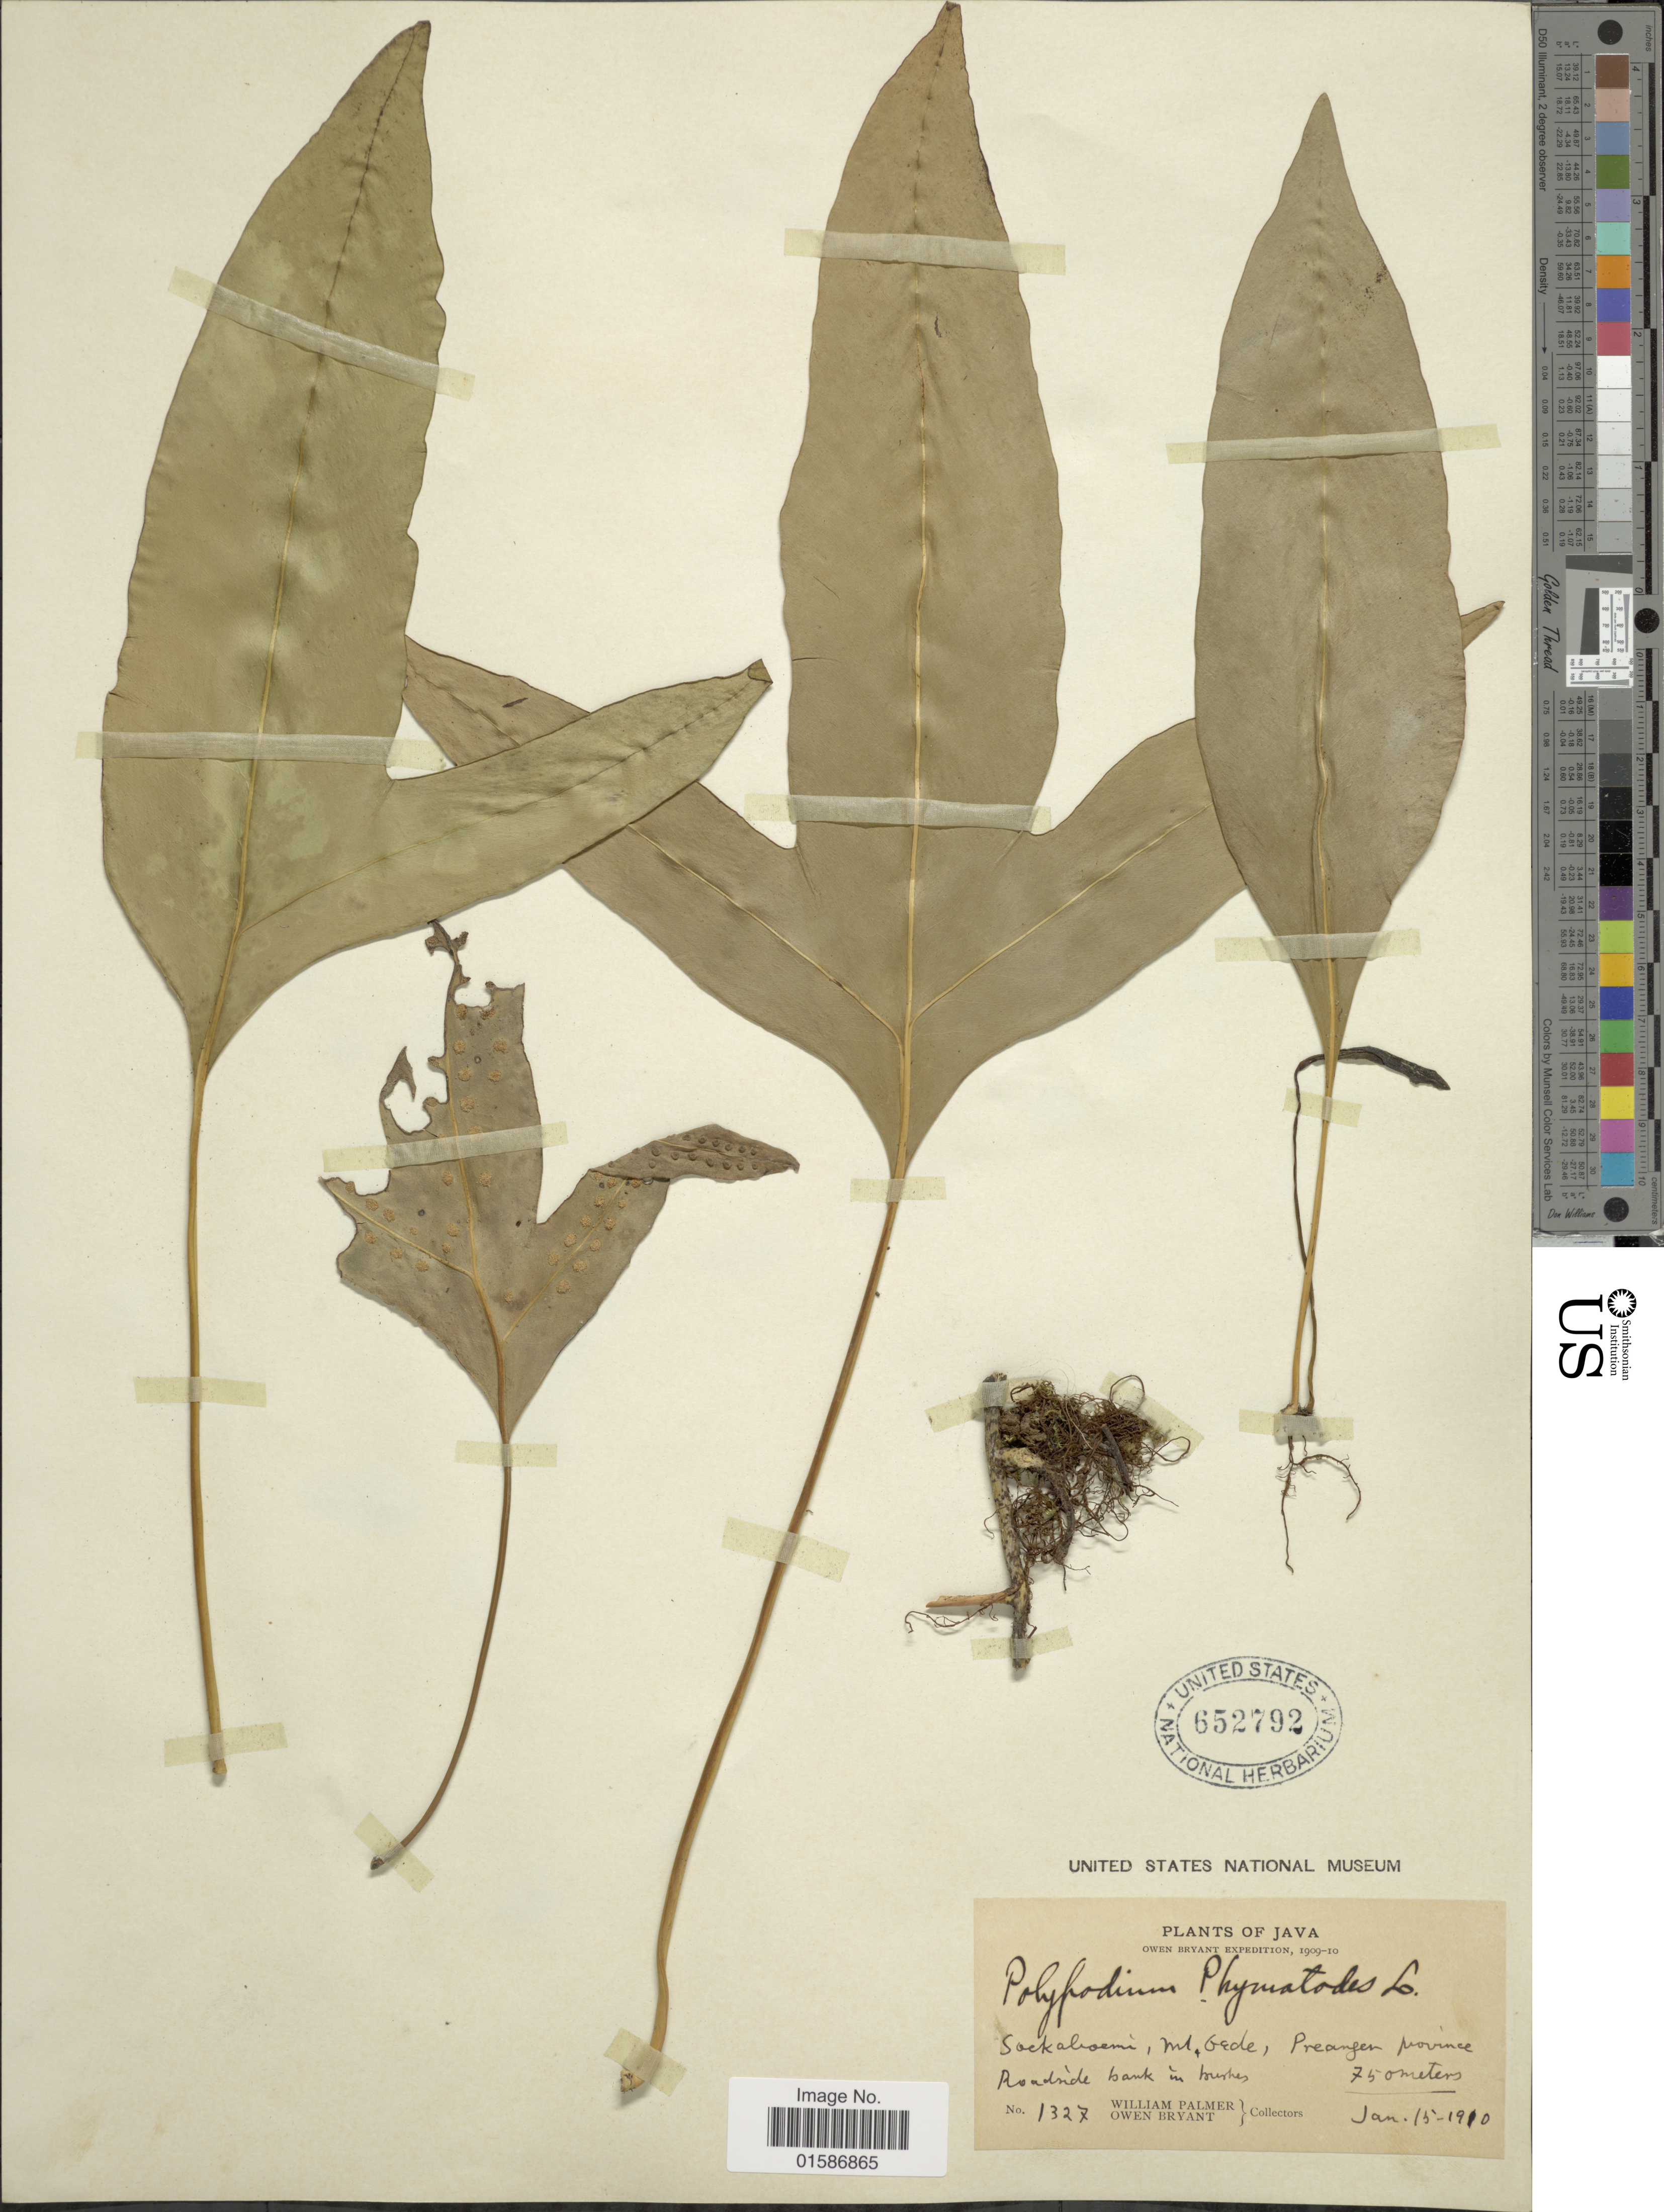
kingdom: Plantae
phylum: Tracheophyta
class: Polypodiopsida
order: Polypodiales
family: Polypodiaceae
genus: Microsorum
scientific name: Microsorum scolopendria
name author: (Burm. f.) Copel.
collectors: W. Palmer & O. Bryant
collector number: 1327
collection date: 1910-01-15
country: Indonesia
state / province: Java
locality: Soekaboemi, Mt Gede, Preanger province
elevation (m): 750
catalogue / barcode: US 652792